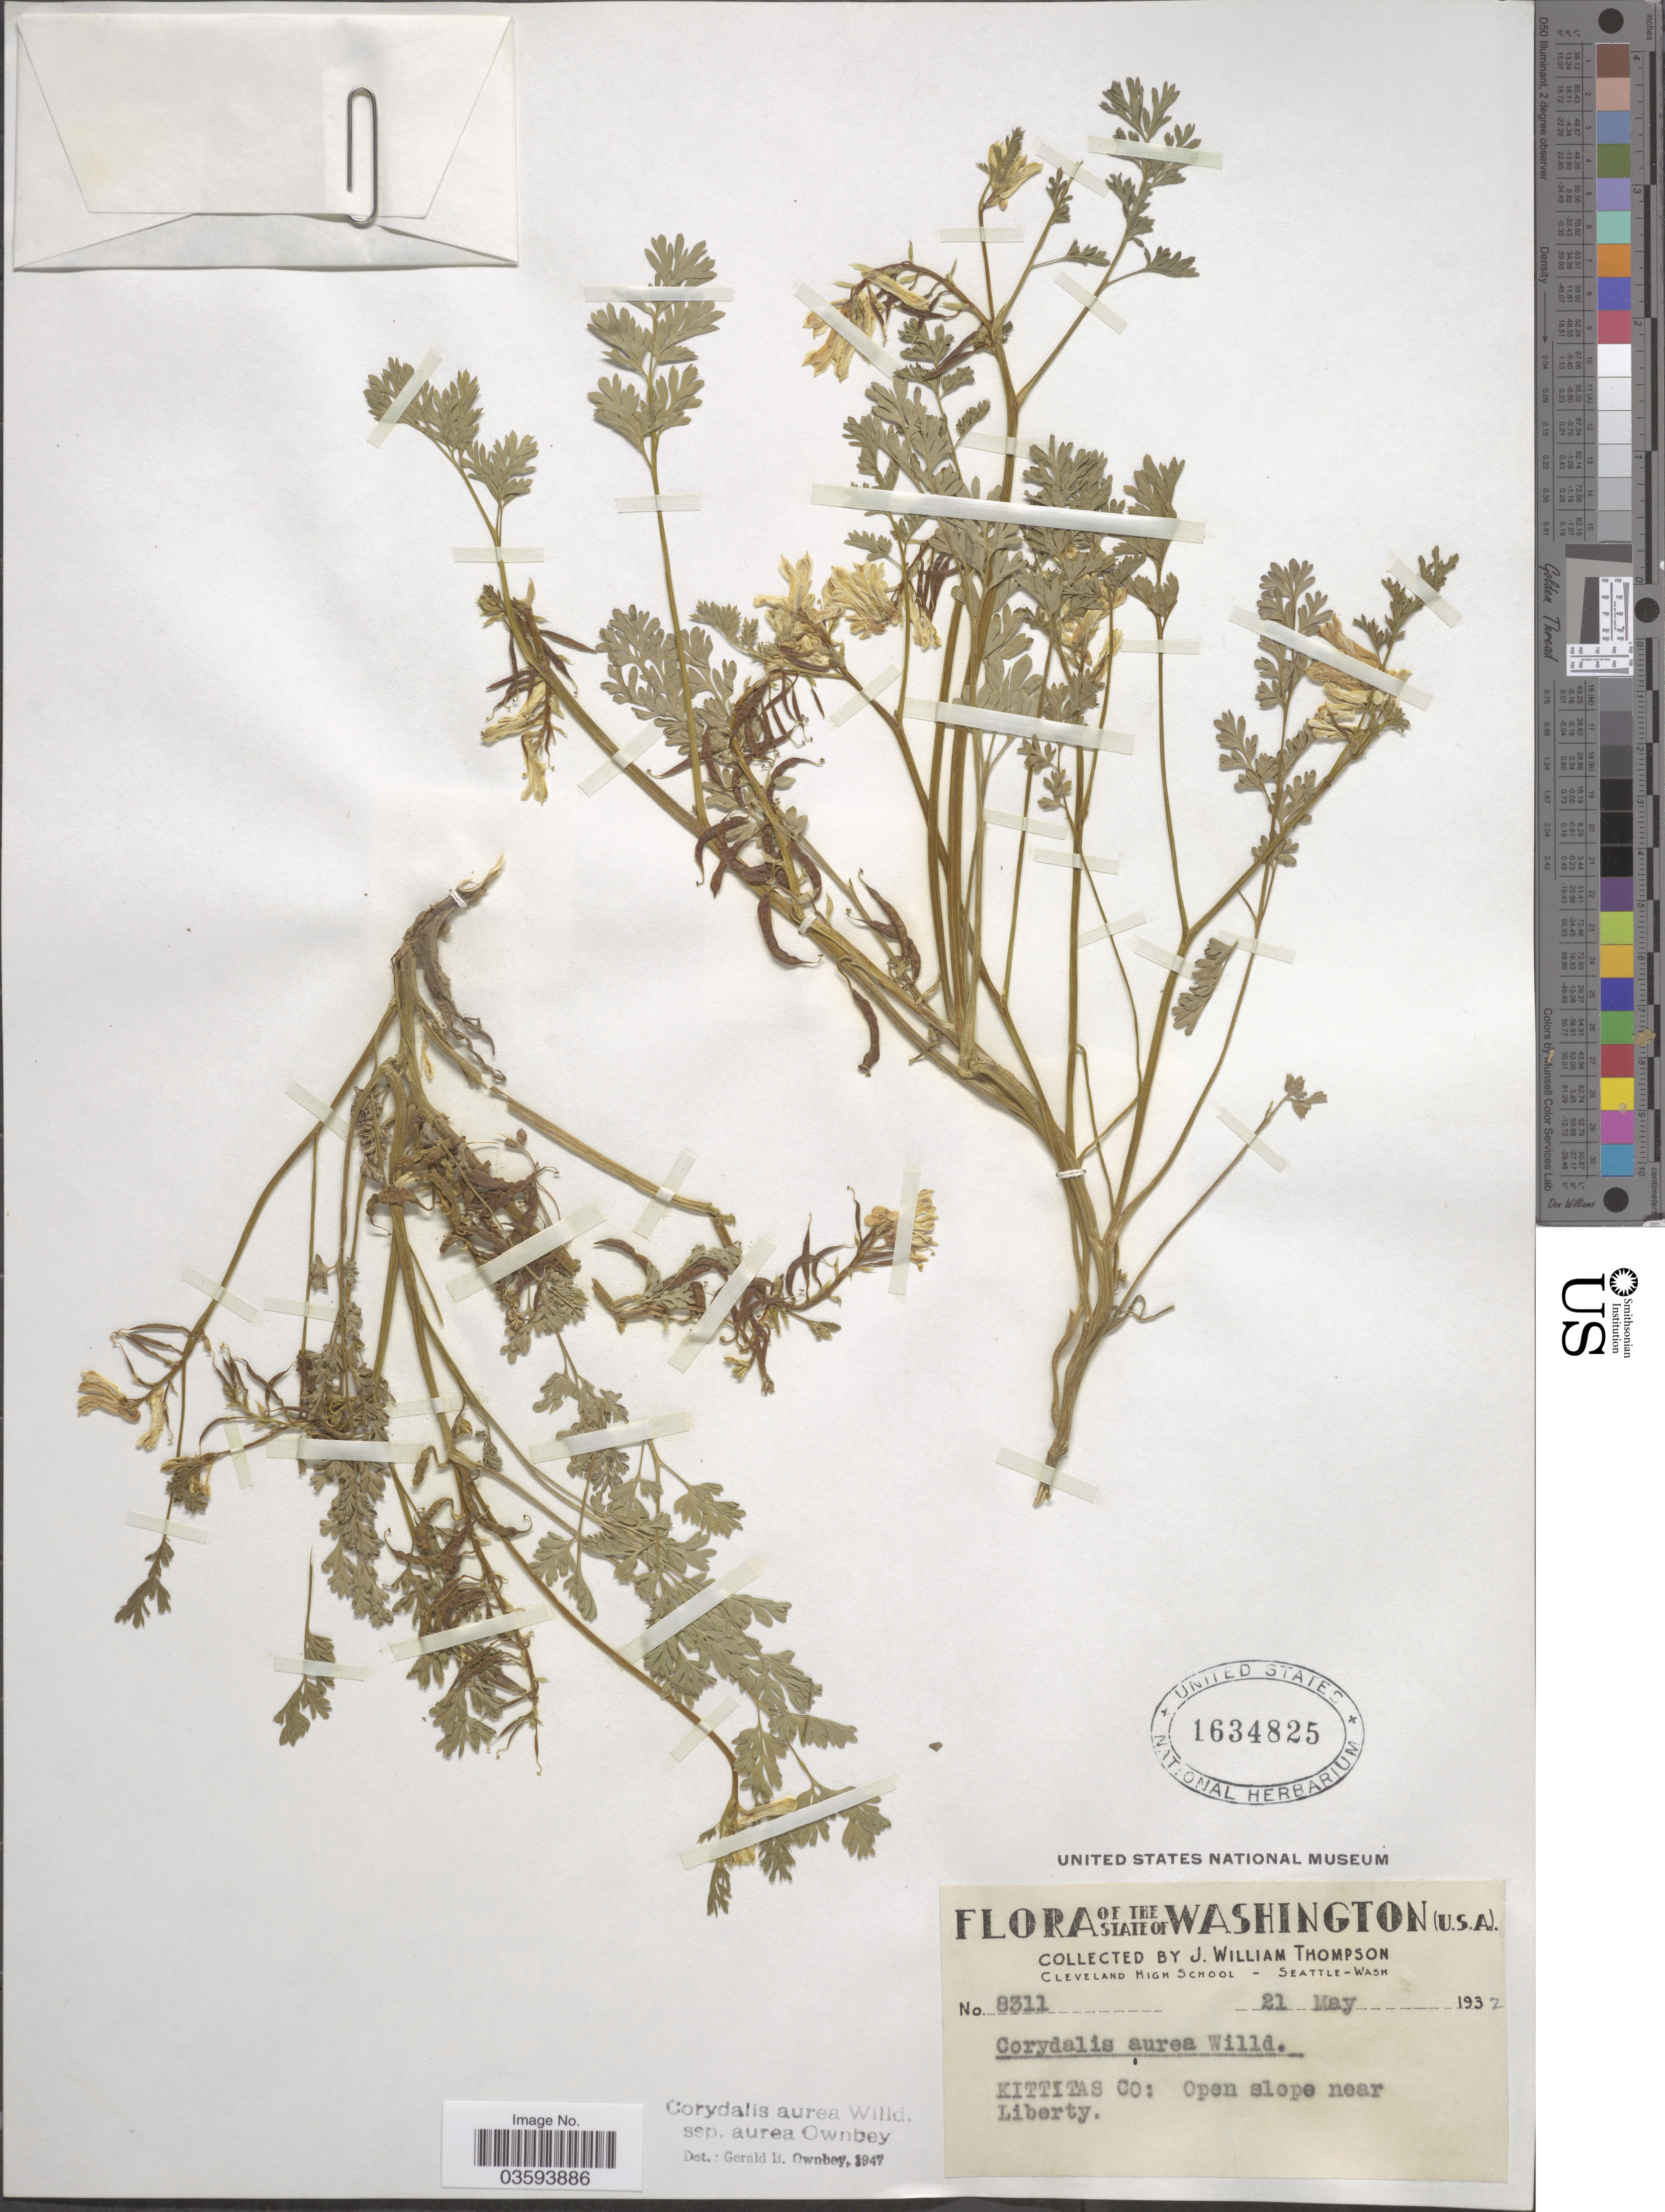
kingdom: Plantae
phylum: Tracheophyta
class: Magnoliopsida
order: Ranunculales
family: Papaveraceae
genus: Corydalis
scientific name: Corydalis aurea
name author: Willd.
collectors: J. W. Thompson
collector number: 8311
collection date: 1932-05-21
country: United States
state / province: Washington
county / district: Kittitas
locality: Kittitas Co: Open slope near Liberty.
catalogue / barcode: US 1634825